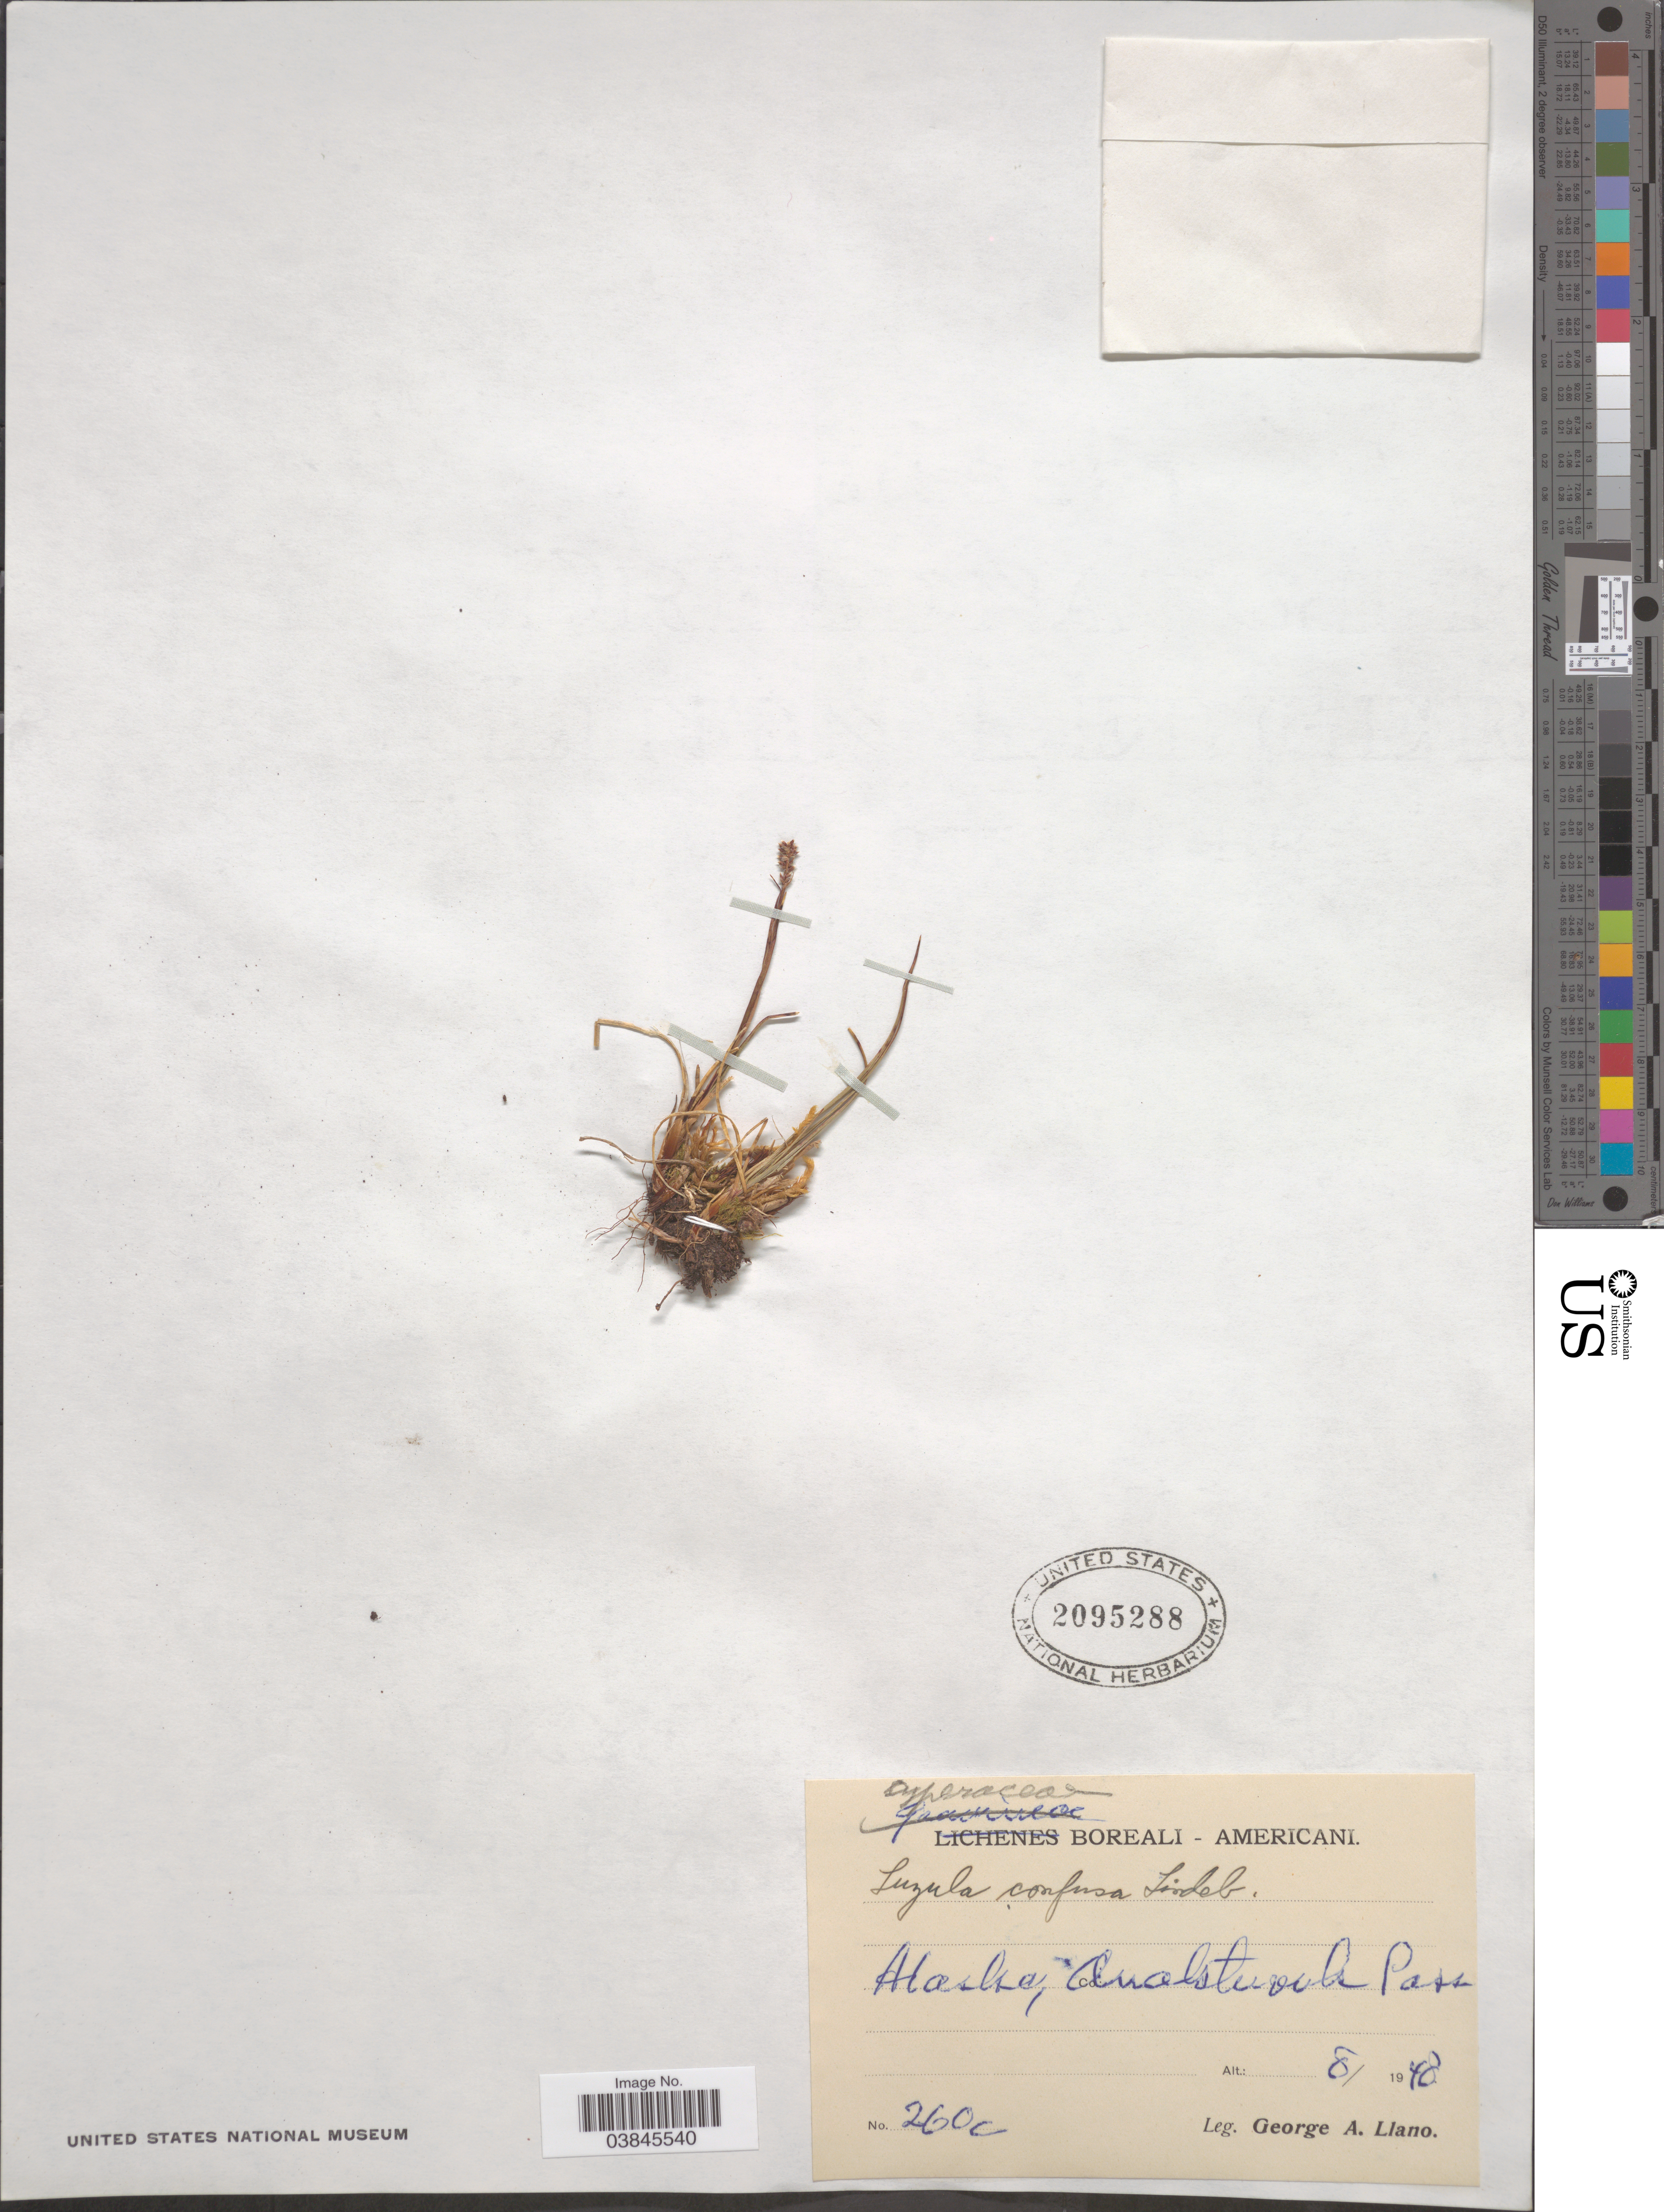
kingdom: Plantae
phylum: Tracheophyta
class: Liliopsida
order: Poales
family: Juncaceae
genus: Luzula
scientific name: Luzula confusa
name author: Lindeb.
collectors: G. Llano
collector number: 260c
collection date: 1948-08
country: United States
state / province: Alaska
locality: Anaktuvuk Pass.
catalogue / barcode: US 2095288